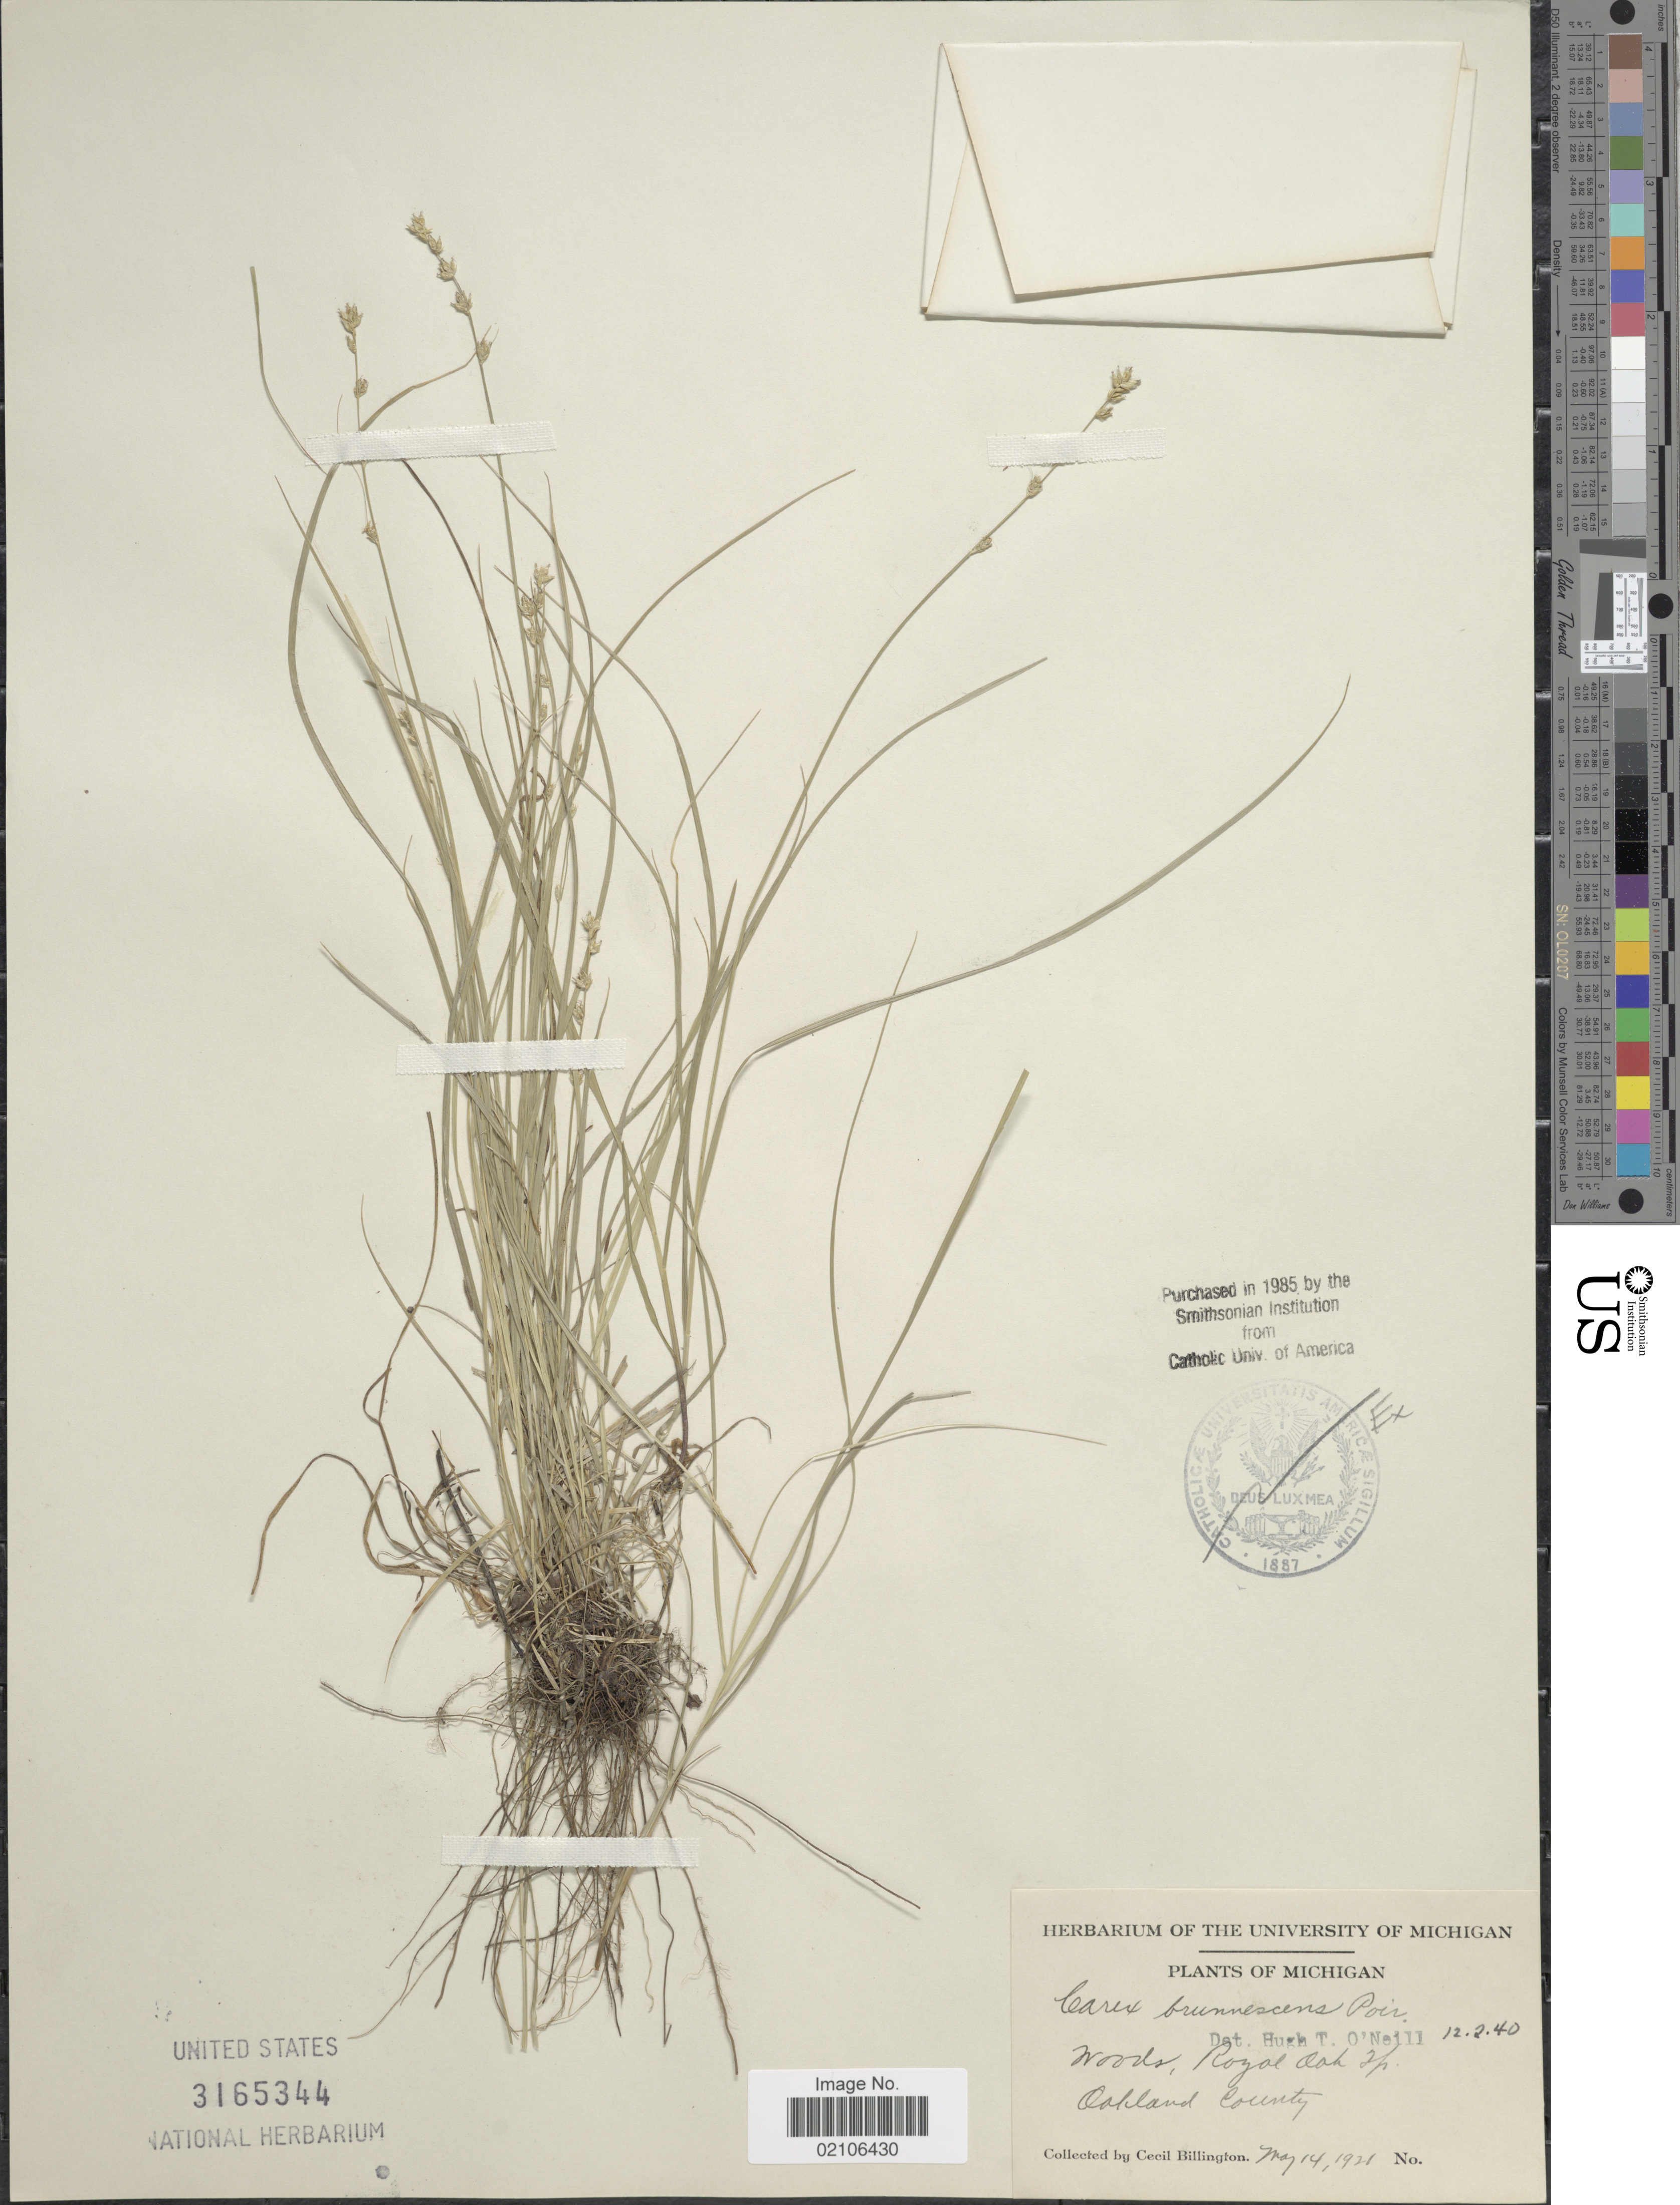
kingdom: Plantae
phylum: Tracheophyta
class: Liliopsida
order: Poales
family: Cyperaceae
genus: Carex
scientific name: Carex brunnescens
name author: (Pers.) Poir.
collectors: C. Billington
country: United States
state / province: Michigan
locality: Woods, Royal Oak Tp., Oakland County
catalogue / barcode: US 3165344